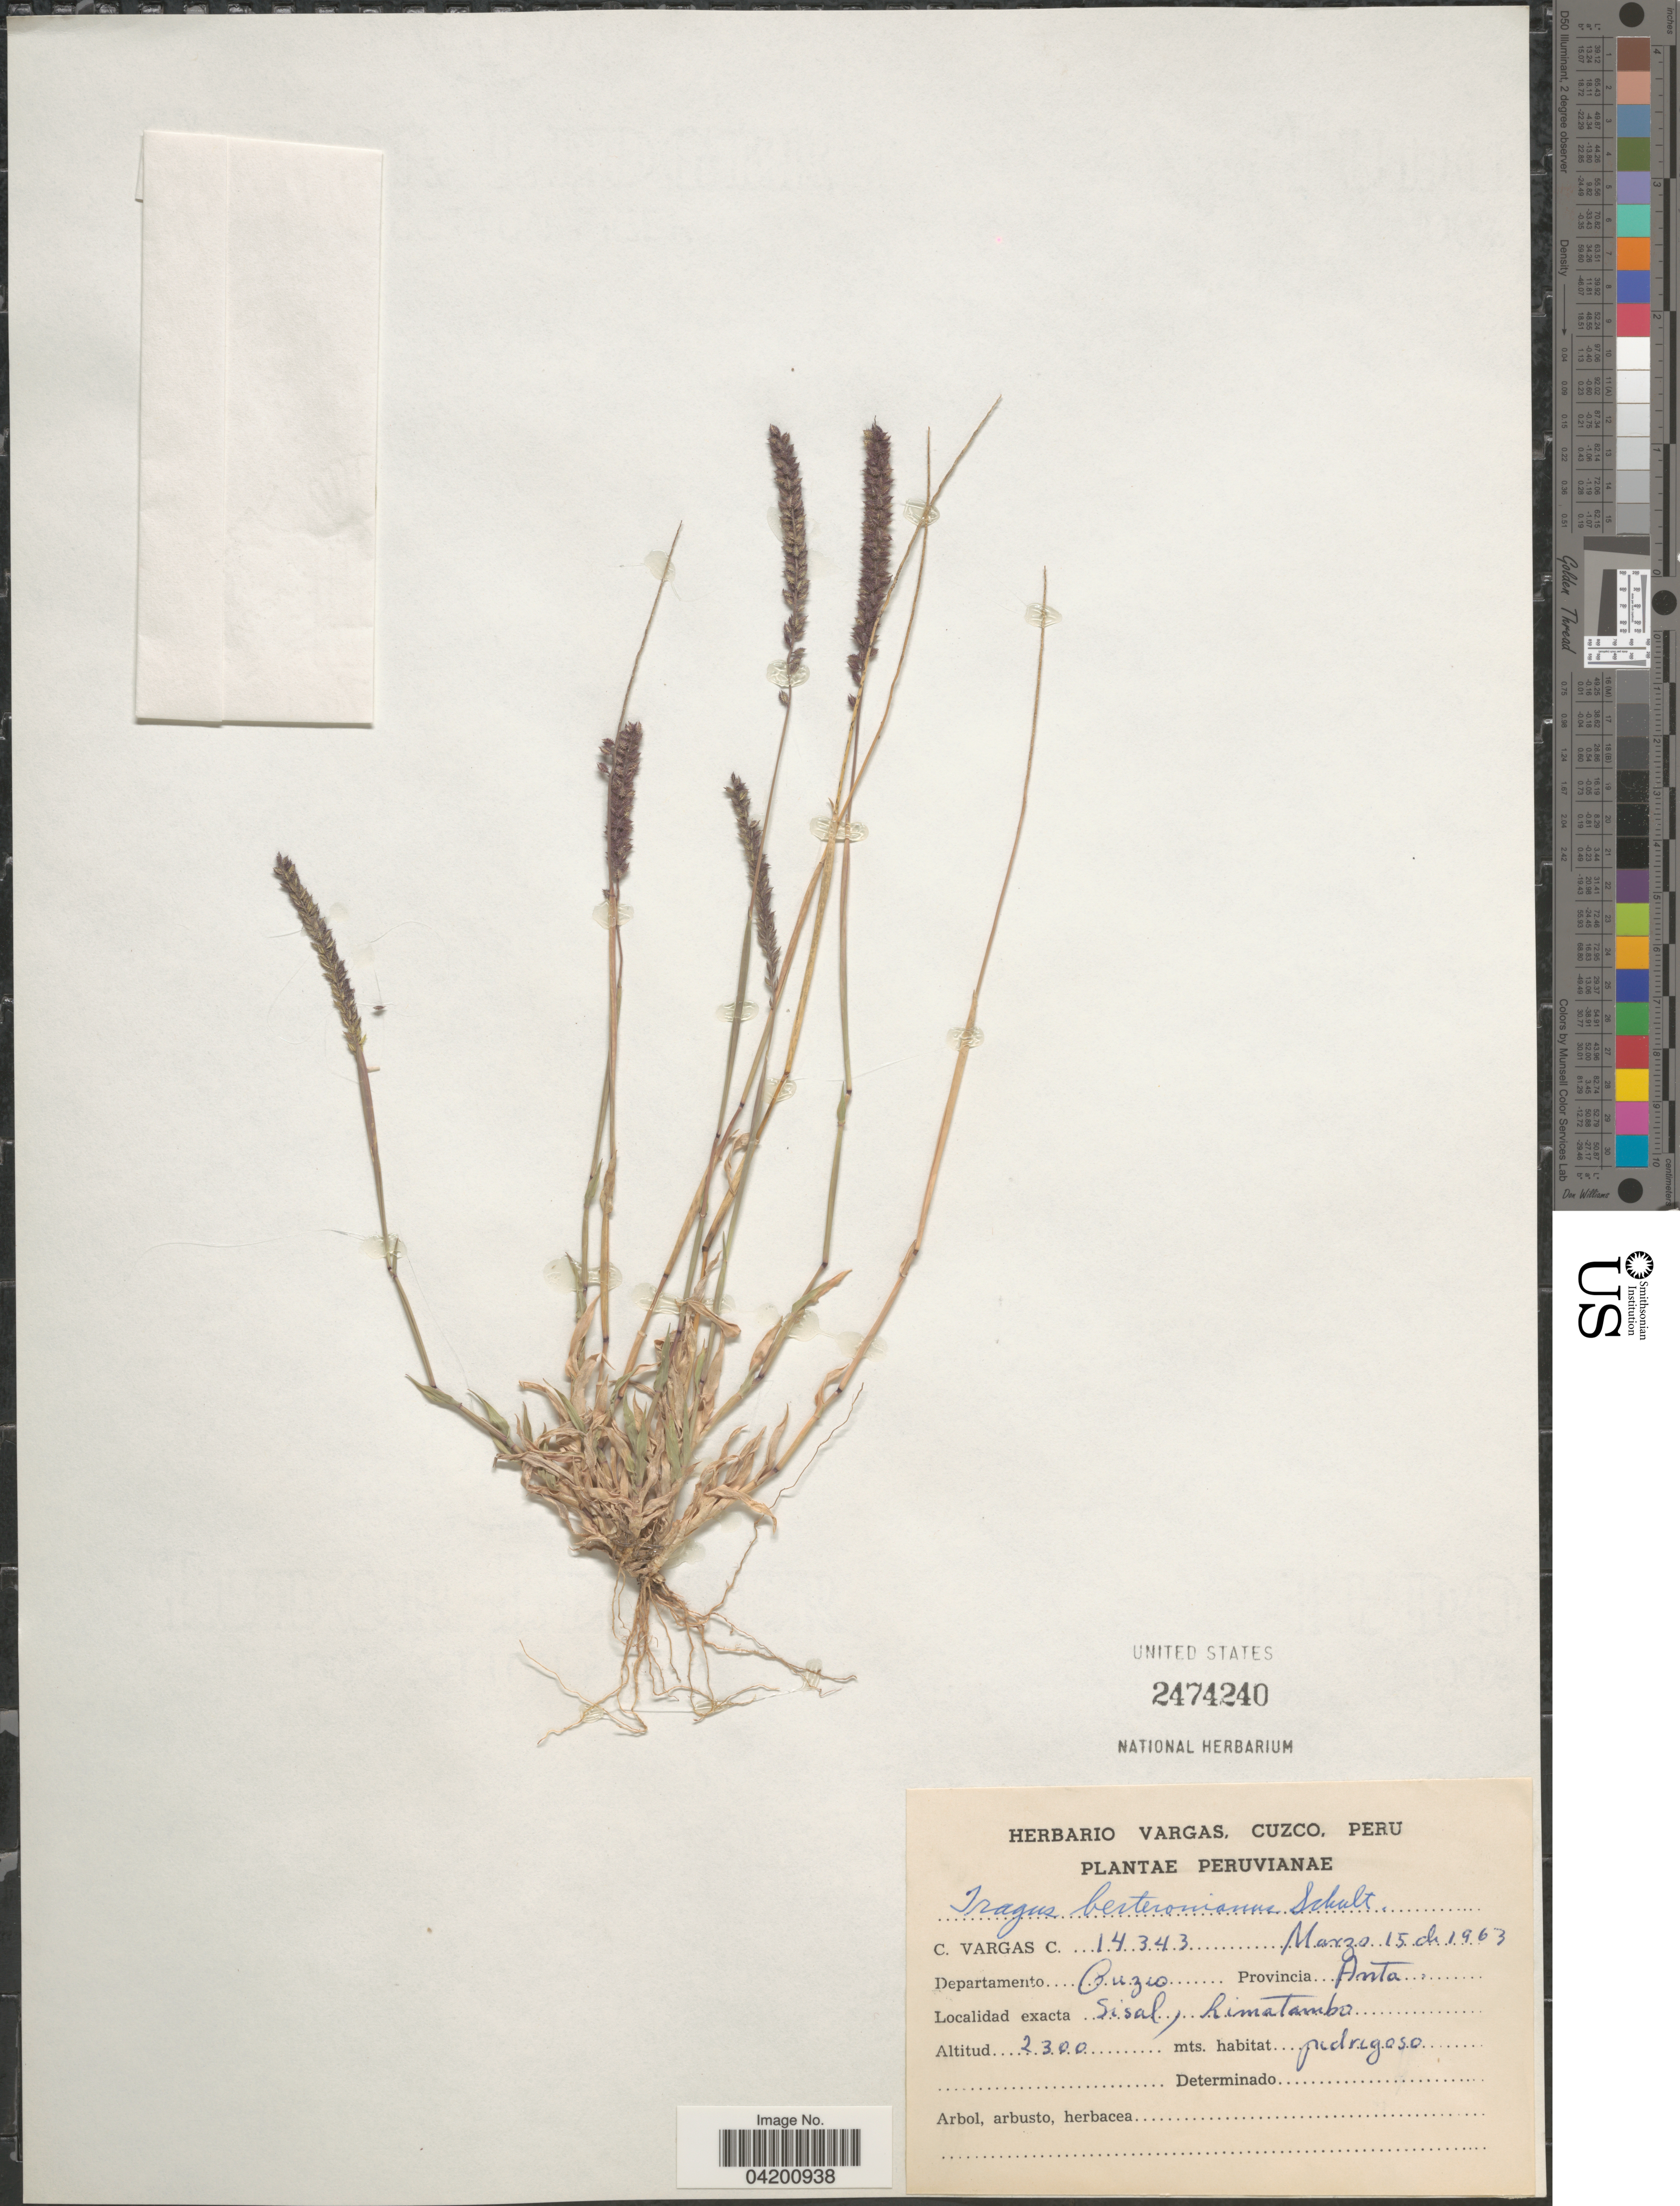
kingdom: Plantae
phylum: Tracheophyta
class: Liliopsida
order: Poales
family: Poaceae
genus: Tragus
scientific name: Tragus berteronianus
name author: Schult.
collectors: C. Vargas Calderón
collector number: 14343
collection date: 1963-03-15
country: Peru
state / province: Cusco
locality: Departamento Cuzco. Provincia Anta. Sisal, Limatambo.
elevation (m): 2300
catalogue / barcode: US 2474240